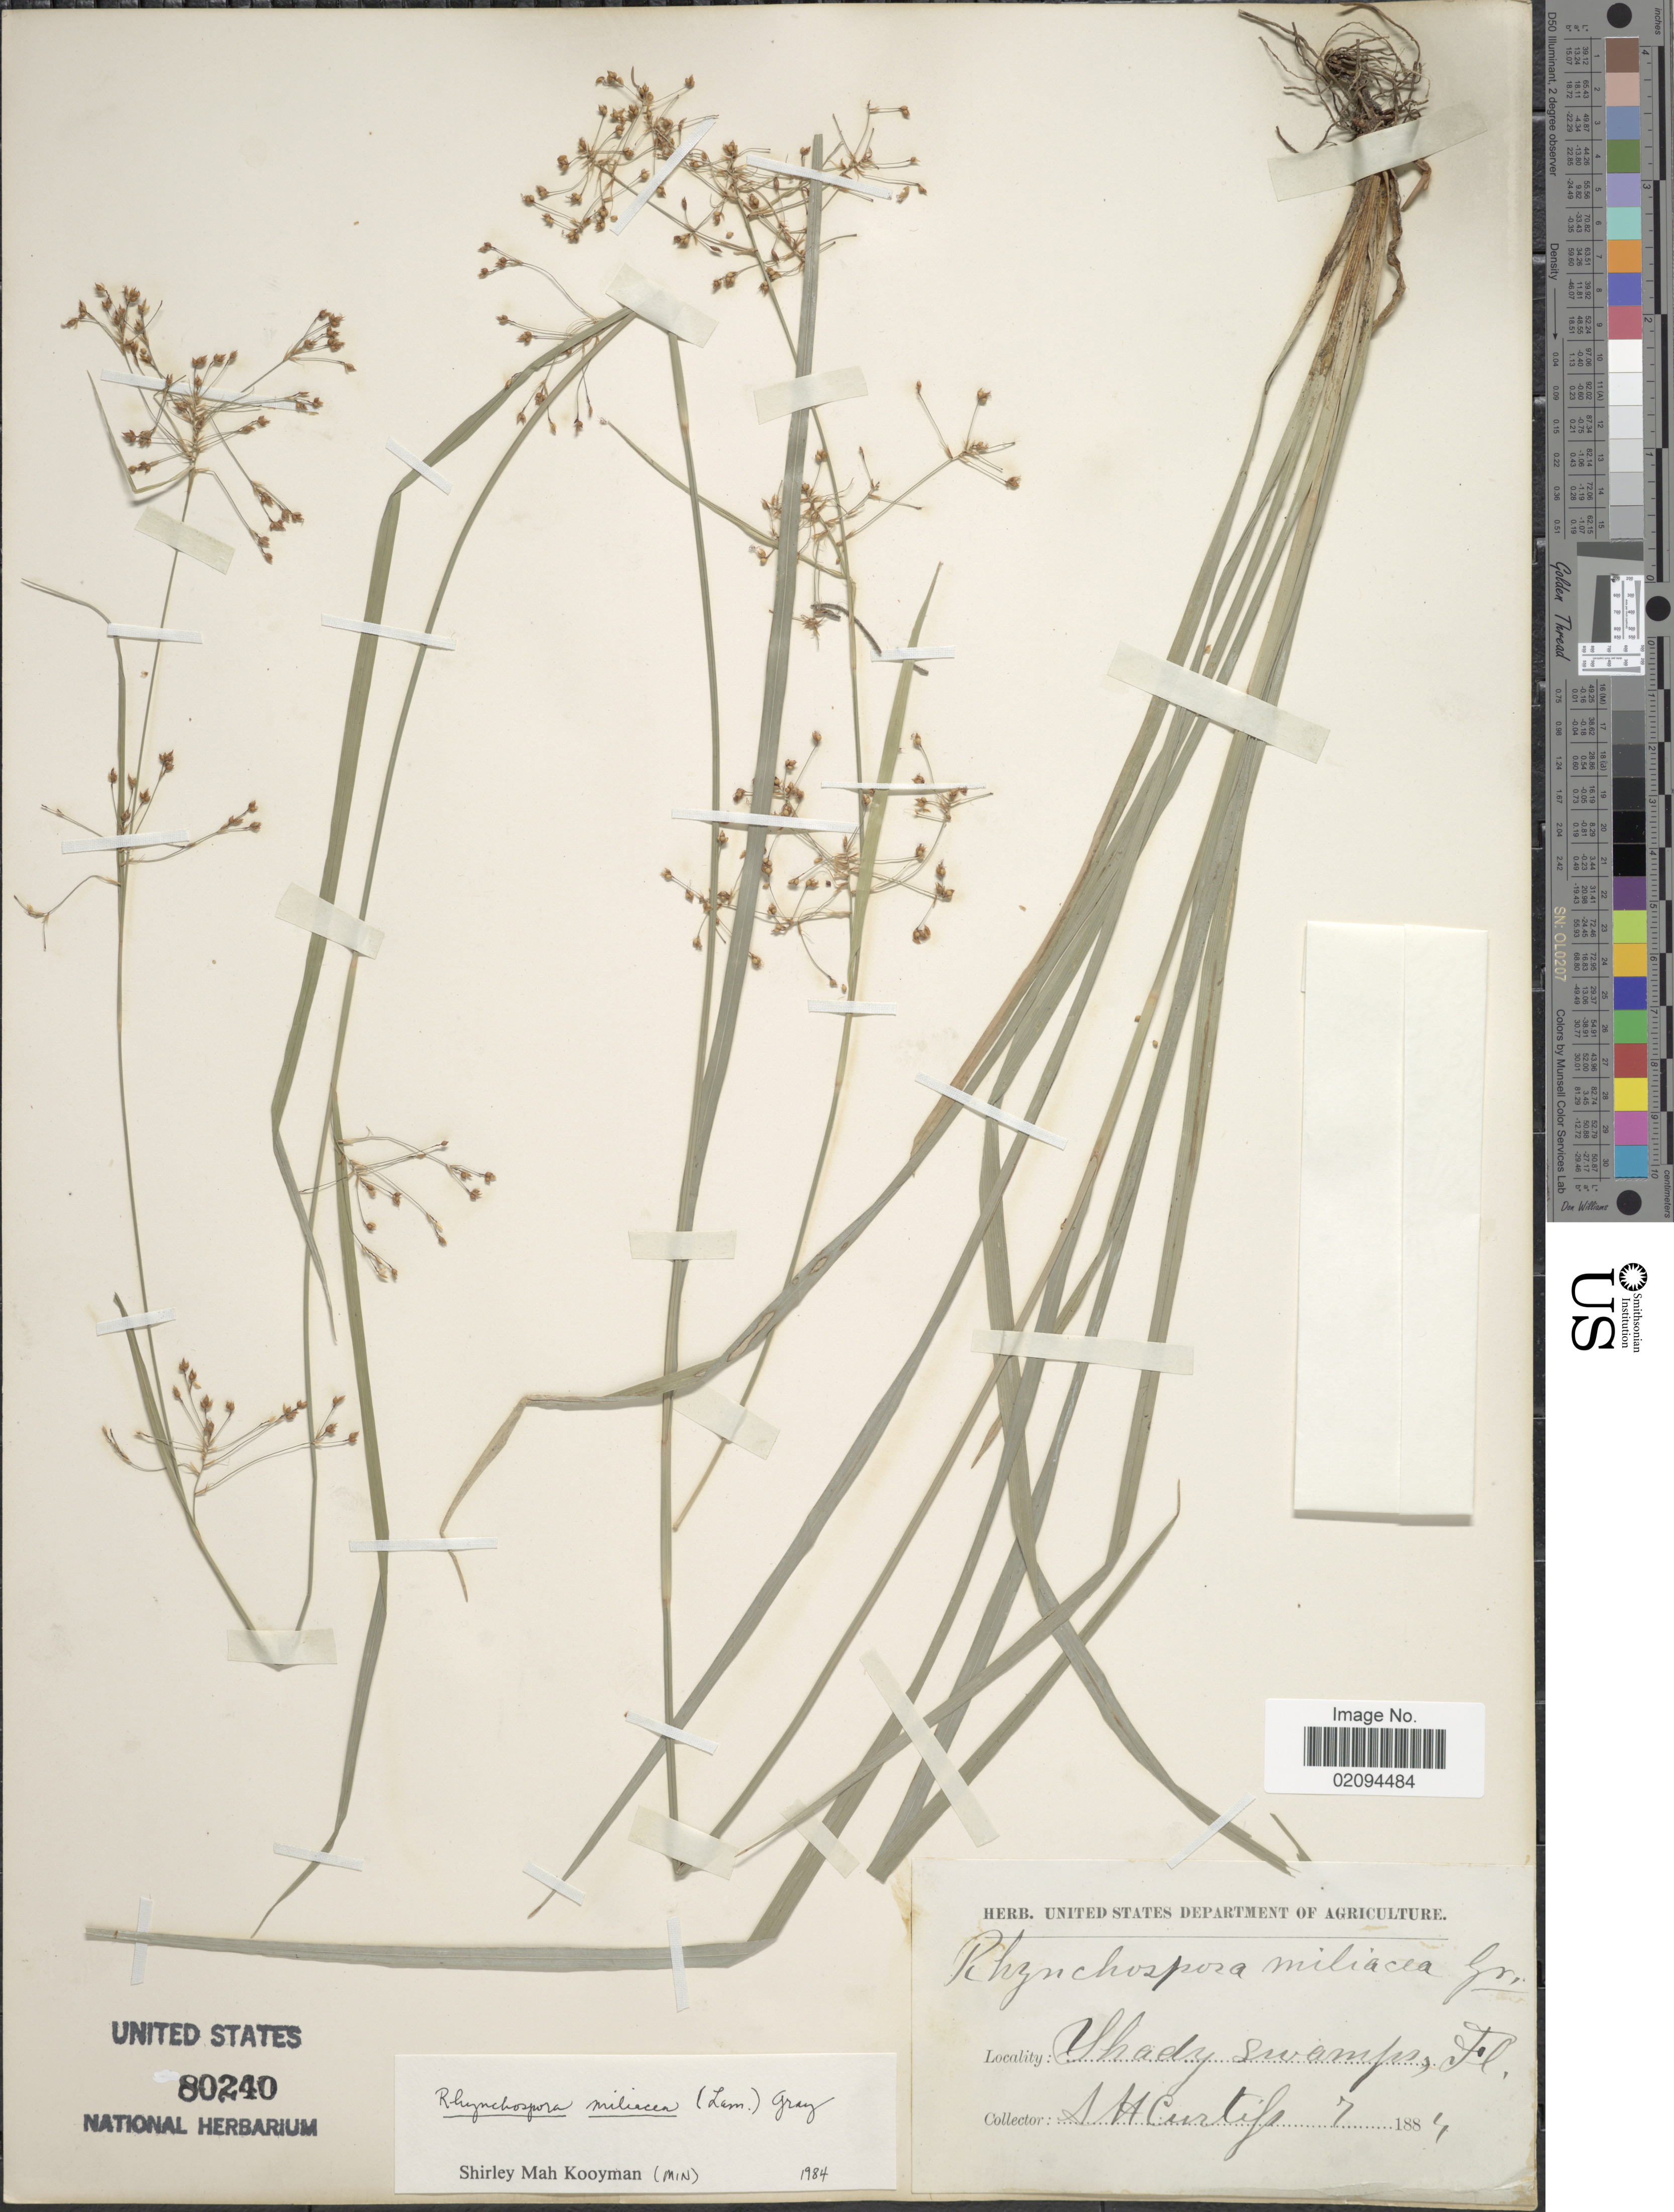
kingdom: Plantae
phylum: Tracheophyta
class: Liliopsida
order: Poales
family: Cyperaceae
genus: Rhynchospora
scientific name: Rhynchospora miliacea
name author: (Lam.) A. Gray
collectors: A. H. Curtiss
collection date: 1884-07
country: United States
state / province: Florida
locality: Shady swamps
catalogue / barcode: US 80240